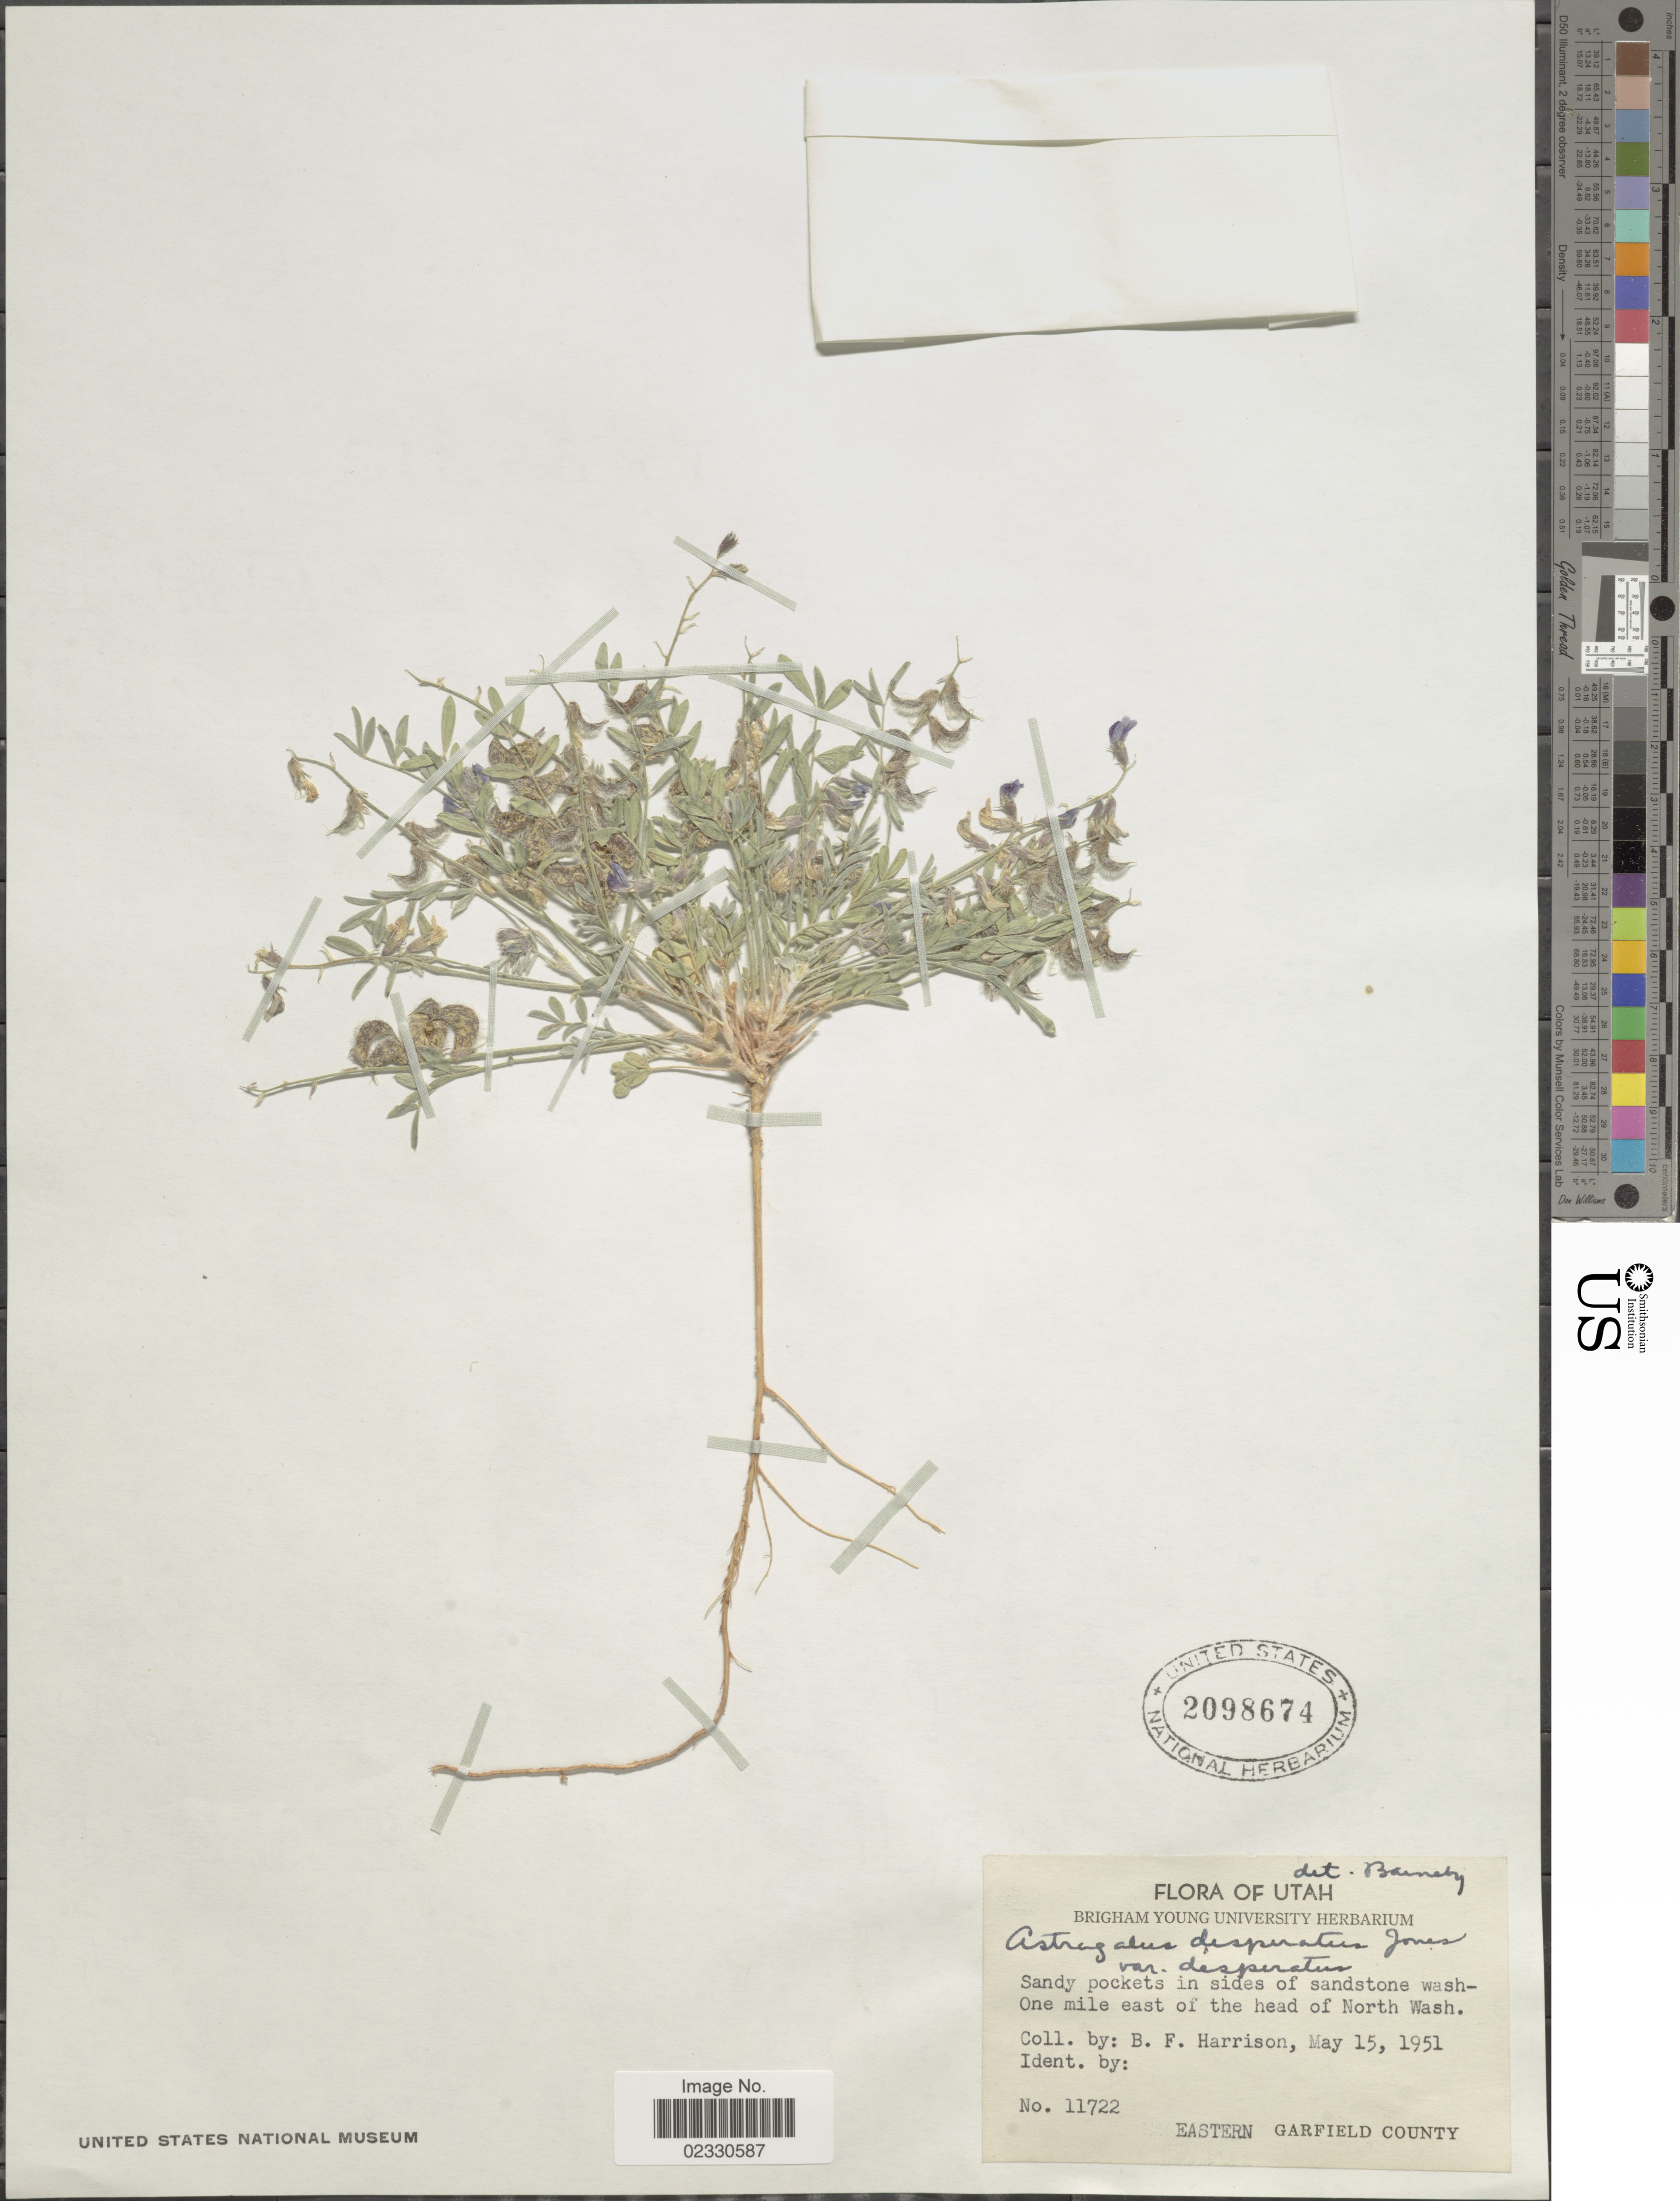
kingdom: Plantae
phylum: Tracheophyta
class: Magnoliopsida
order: Fabales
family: Fabaceae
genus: Astragalus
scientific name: Astragalus desperatus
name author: M.E. Jones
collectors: B. F. Harrison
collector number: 11722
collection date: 1951-05-15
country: United States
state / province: Utah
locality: One mile east of the head of North Wash, Eastern Garfield County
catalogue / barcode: US 2098674